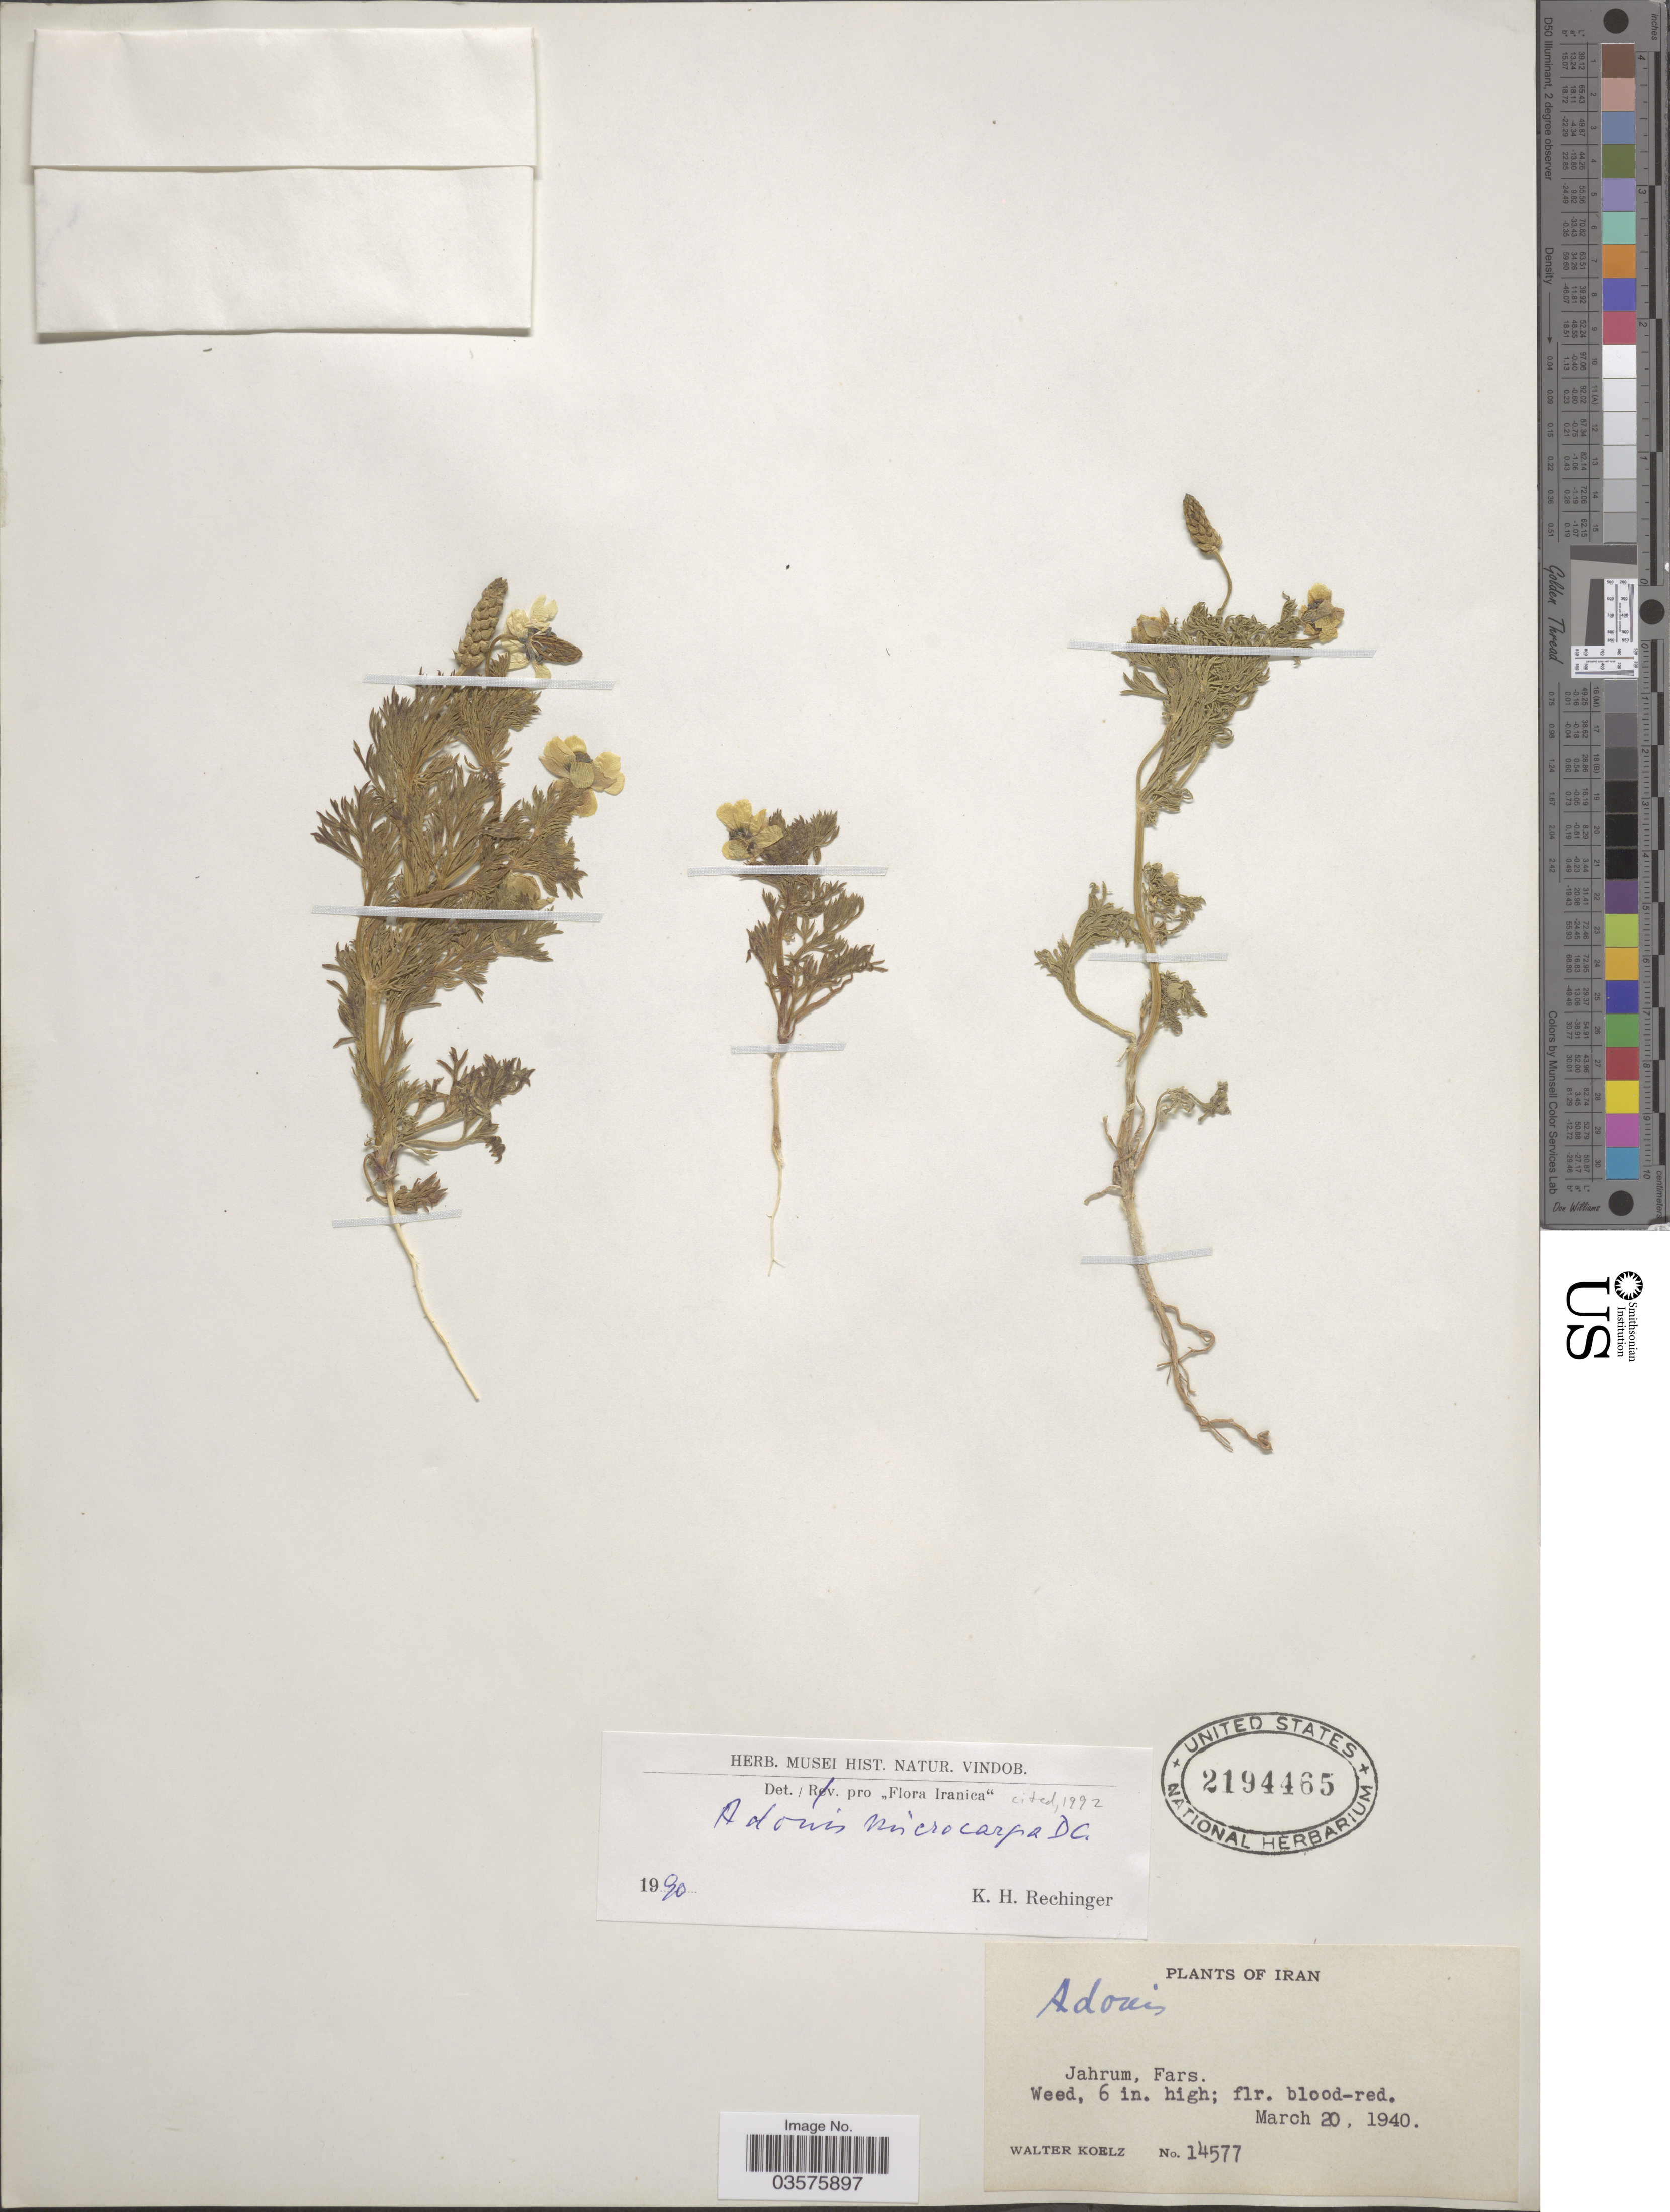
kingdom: Plantae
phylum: Tracheophyta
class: Magnoliopsida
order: Ranunculales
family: Ranunculaceae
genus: Adonis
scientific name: Adonis microcarpa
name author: DC.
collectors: W. N. Koelz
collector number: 14577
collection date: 1940-03-20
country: Iran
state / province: Fars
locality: Jahrum.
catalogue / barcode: US 2194465